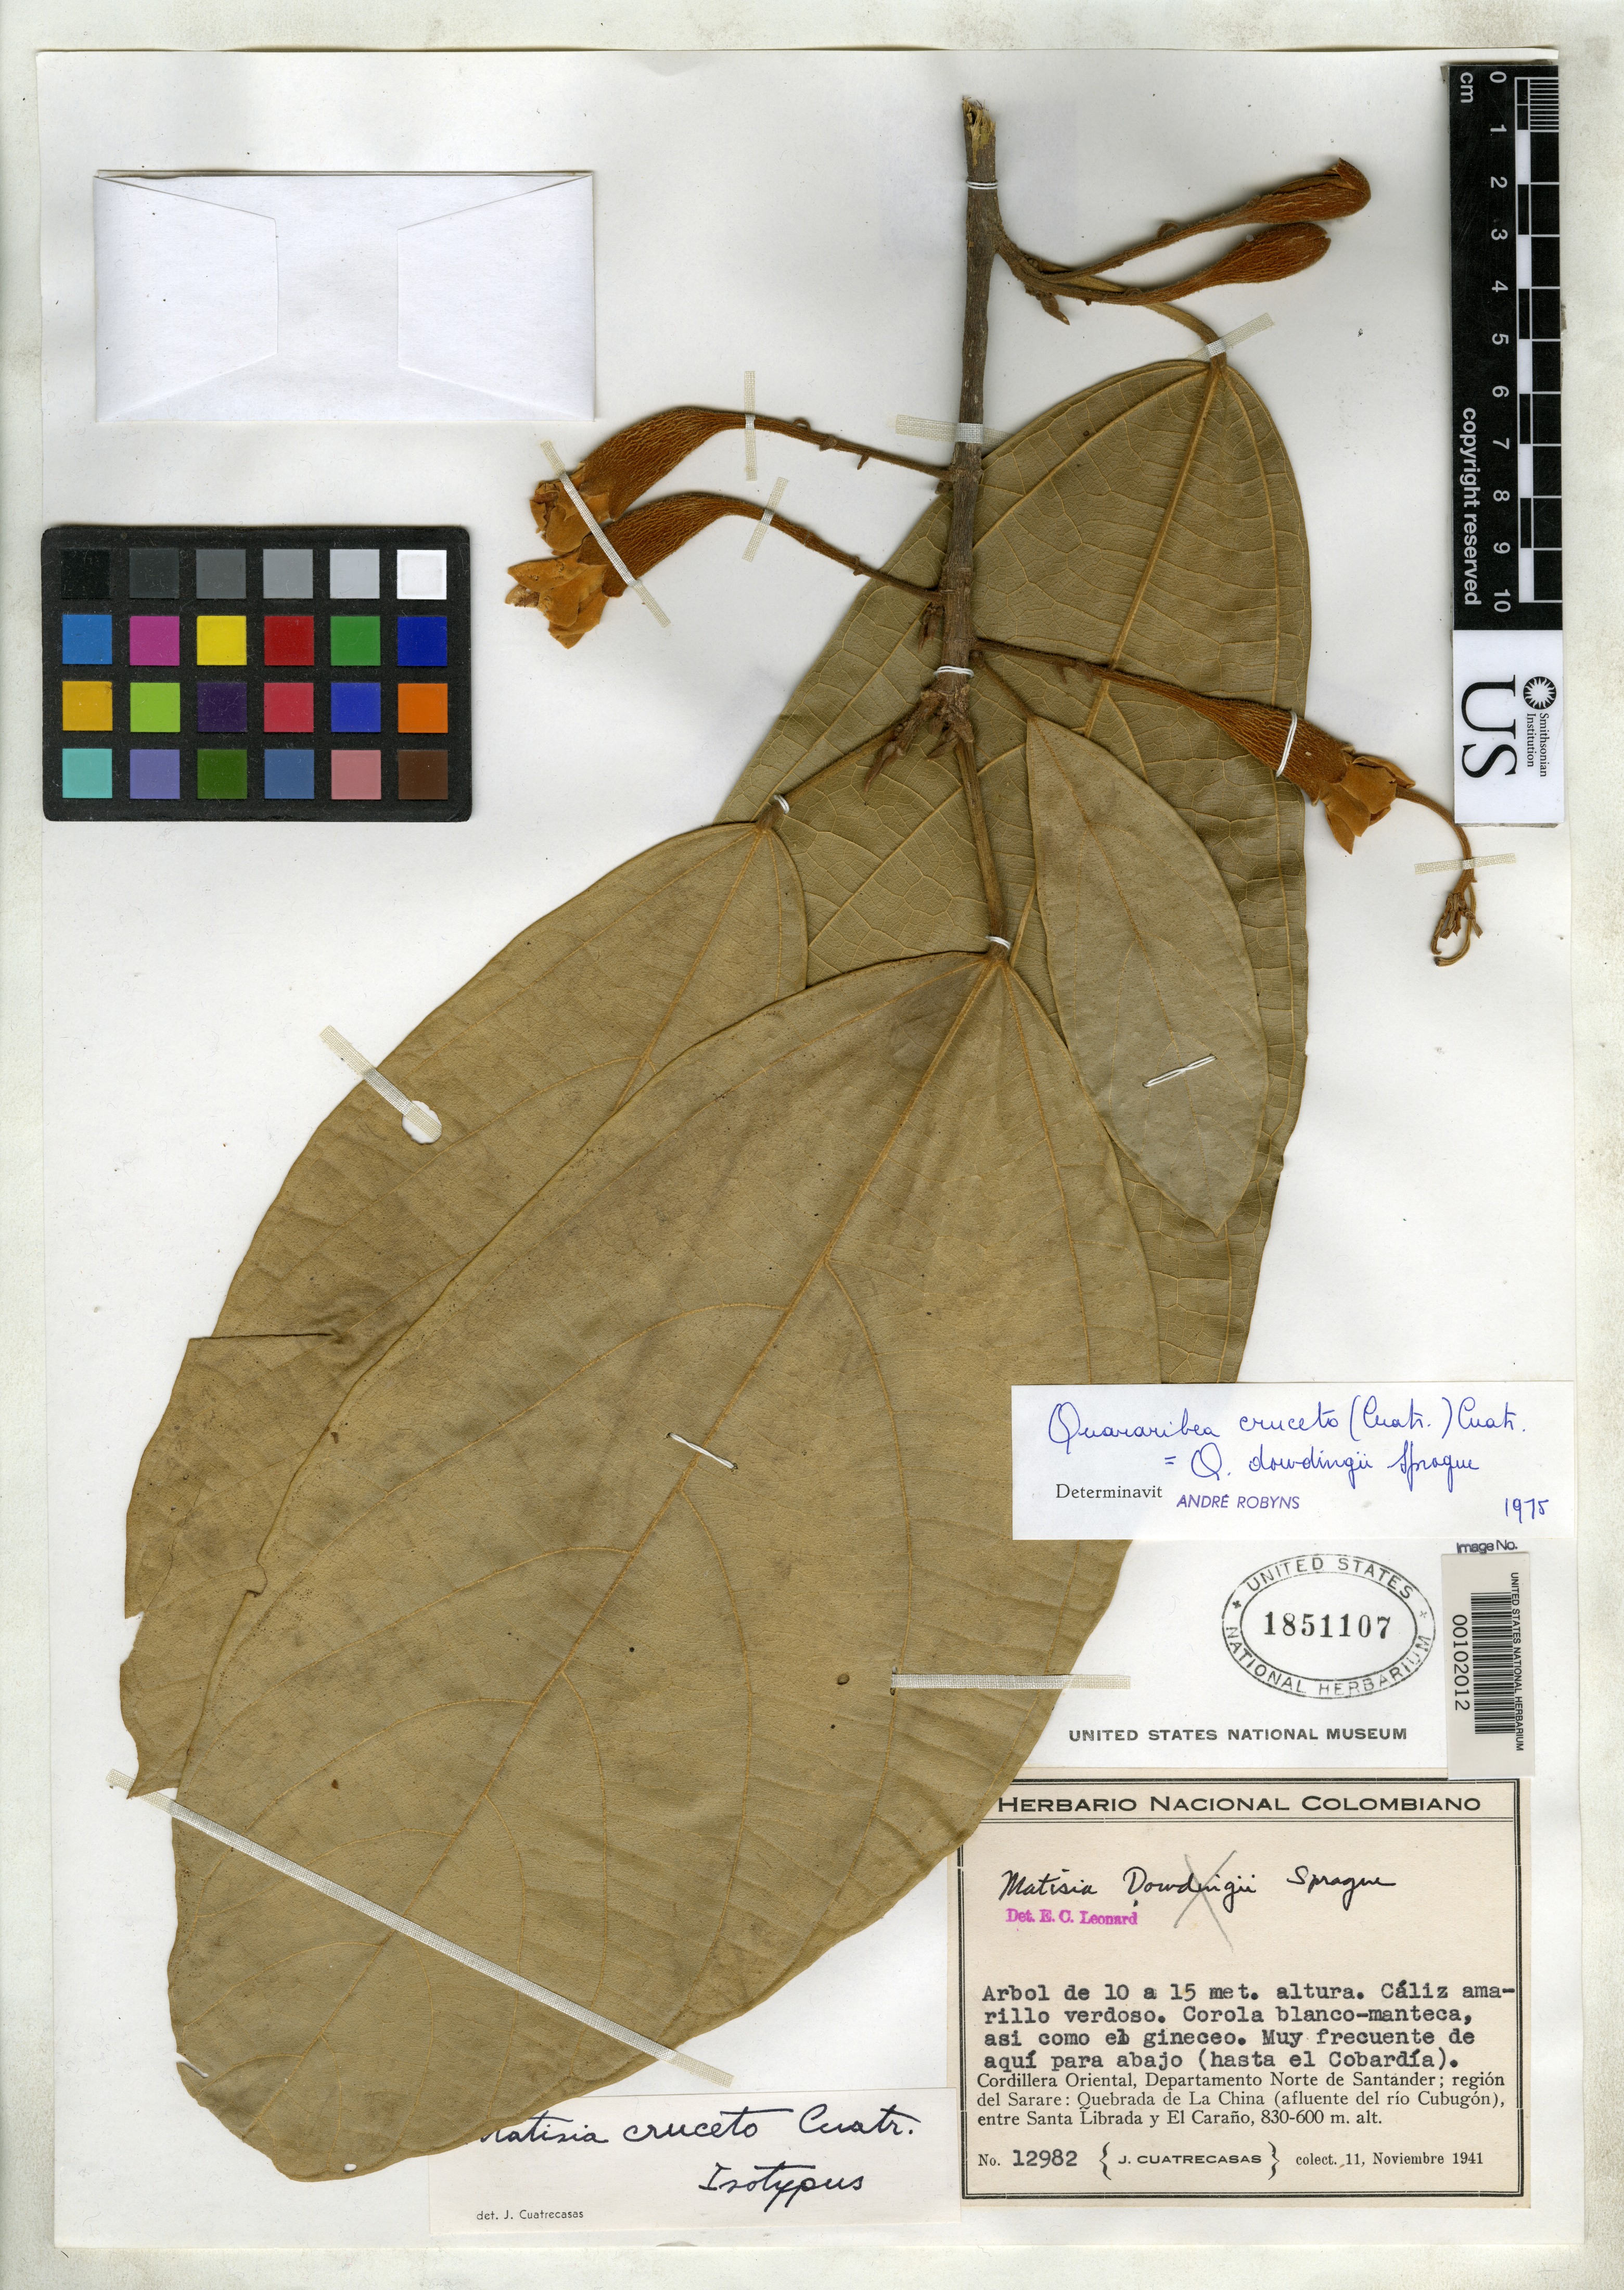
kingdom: Plantae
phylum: Tracheophyta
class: Magnoliopsida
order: Malvales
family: Malvaceae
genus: Matisia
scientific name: Matisia cruceto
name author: Cuatrec.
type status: Isotype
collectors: J. Cuatrecasas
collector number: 12982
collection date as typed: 11 Nov 1941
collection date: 1941-11-11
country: Colombia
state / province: Norte de Santander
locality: Sarare, La China banks, between Santa Librada and El Carano.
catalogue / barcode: US 1851107